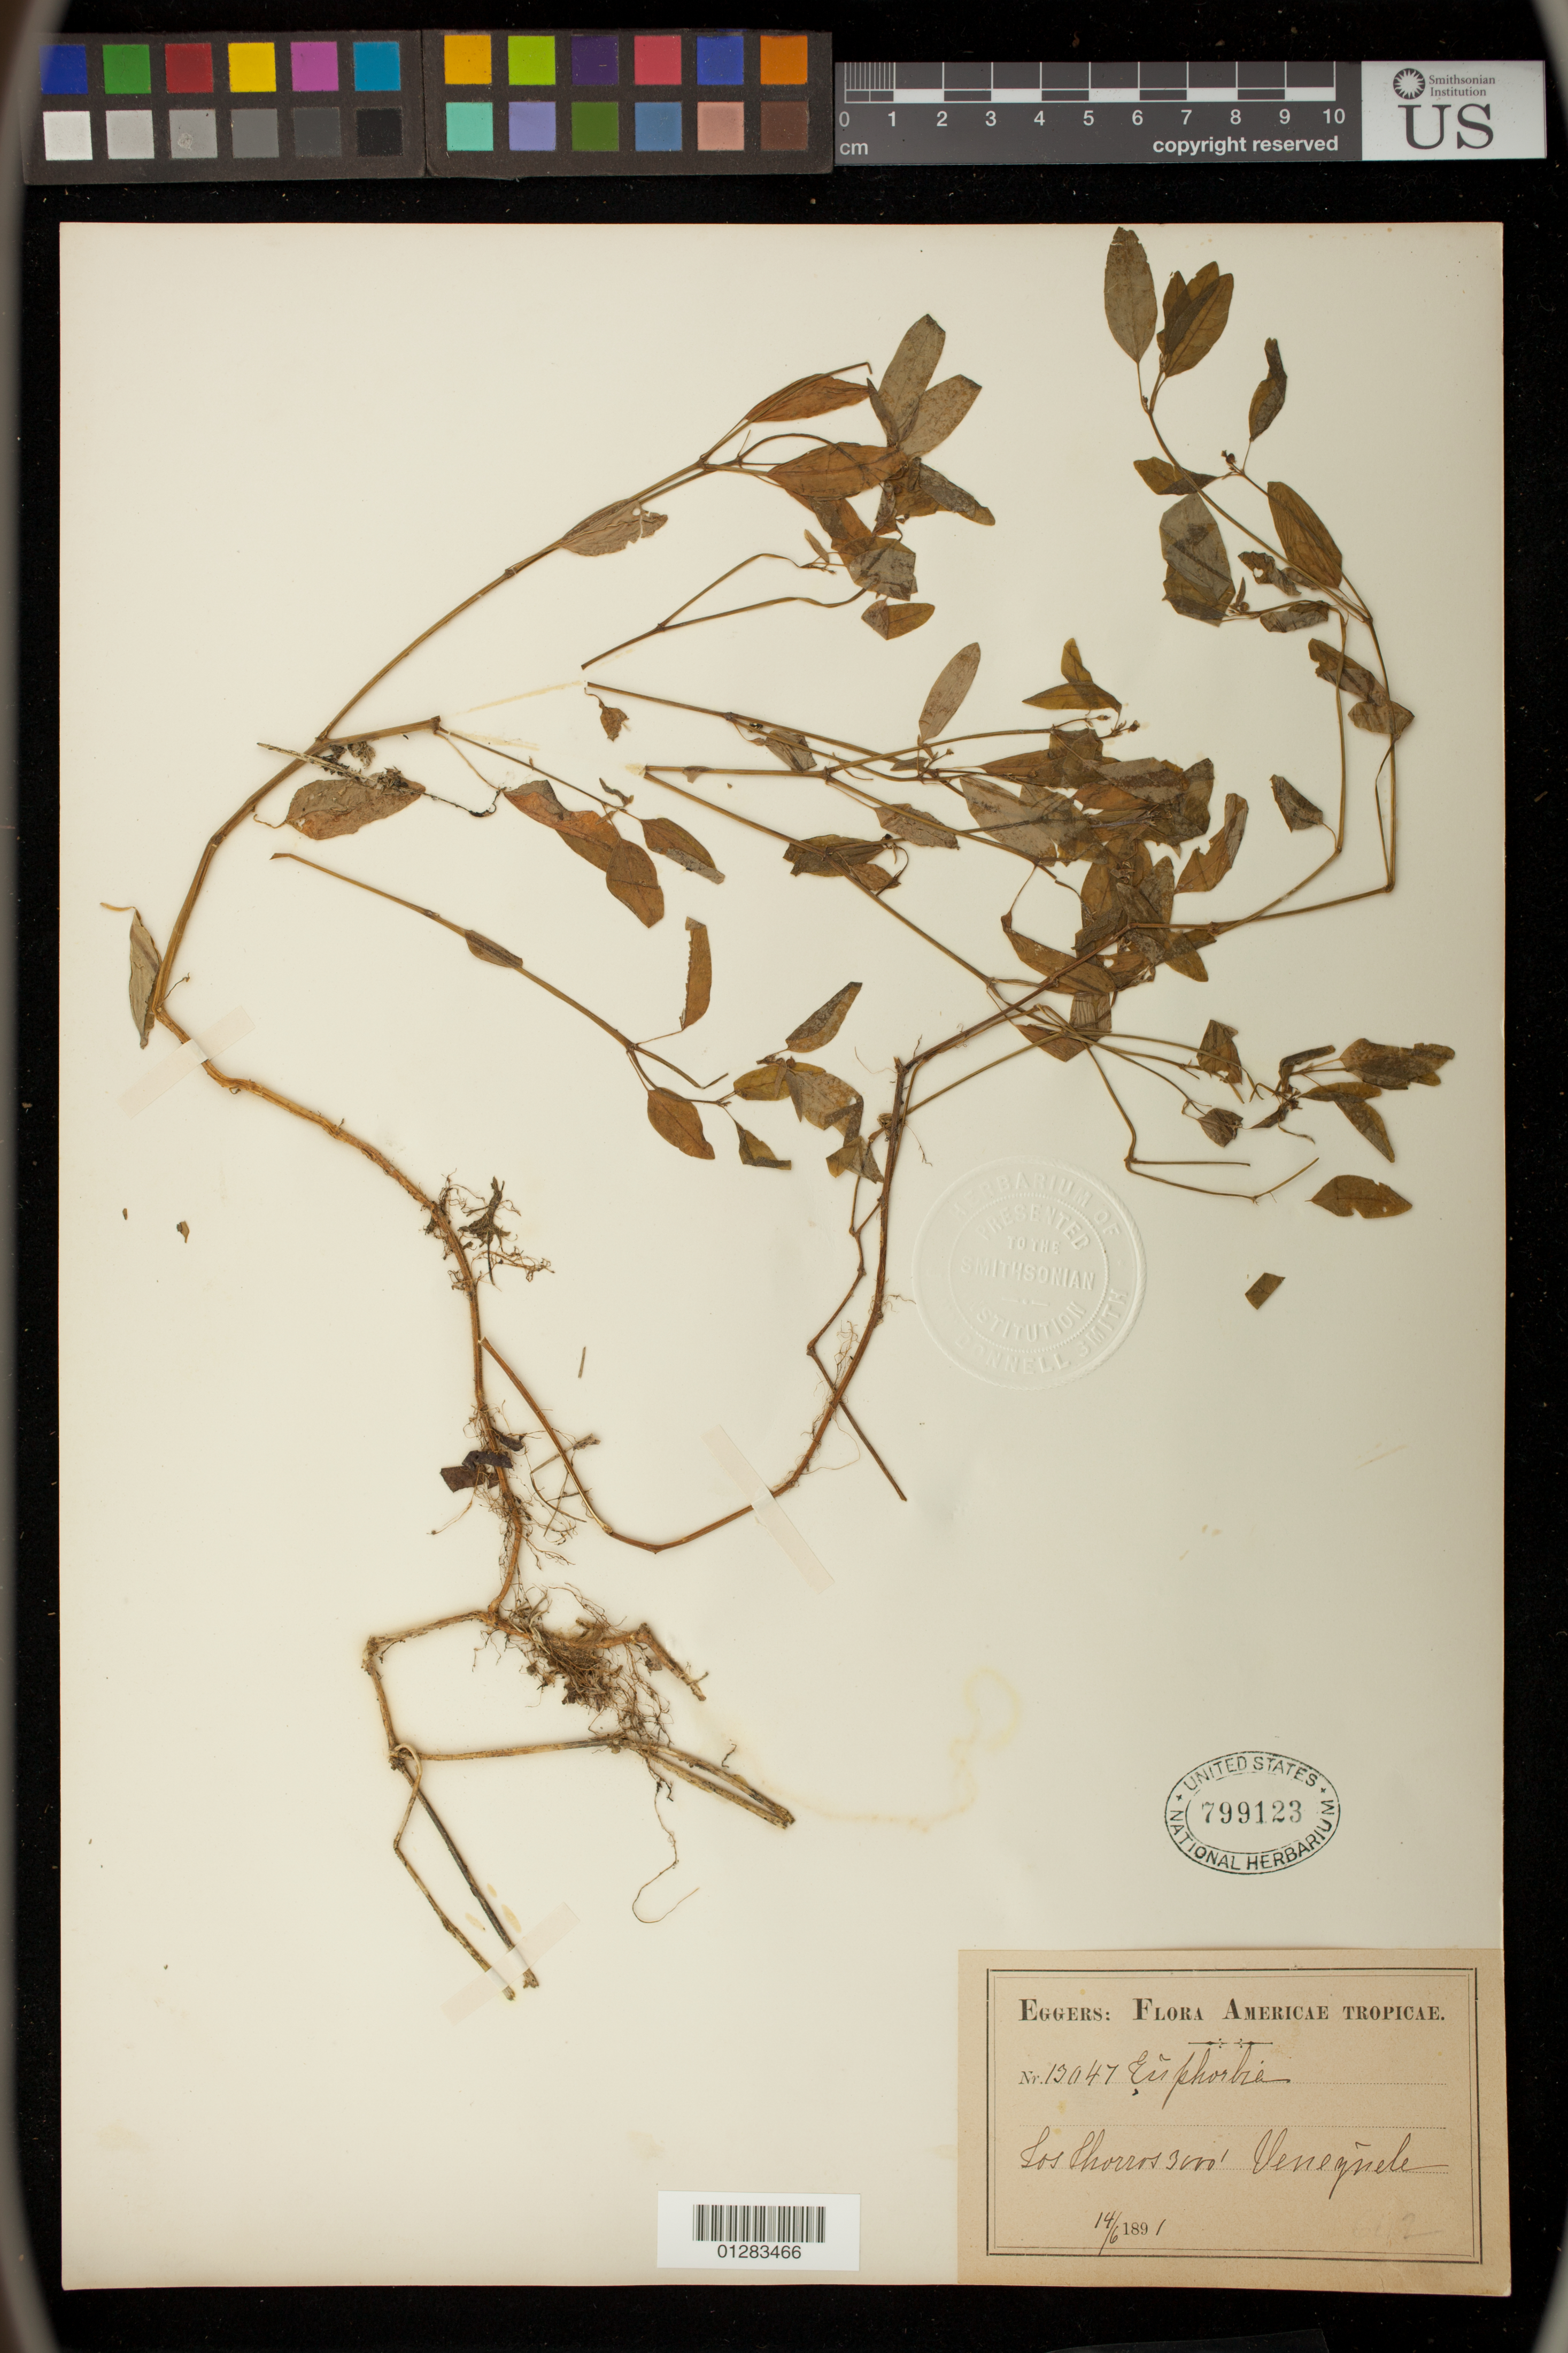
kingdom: Plantae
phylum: Tracheophyta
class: Magnoliopsida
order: Malpighiales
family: Euphorbiaceae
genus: Euphorbia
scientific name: Euphorbia graminea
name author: Jacq.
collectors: H. F. A. von Eggers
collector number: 13047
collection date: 1891-06-14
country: Venezuela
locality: Los Chorros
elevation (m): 3000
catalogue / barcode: US 799123